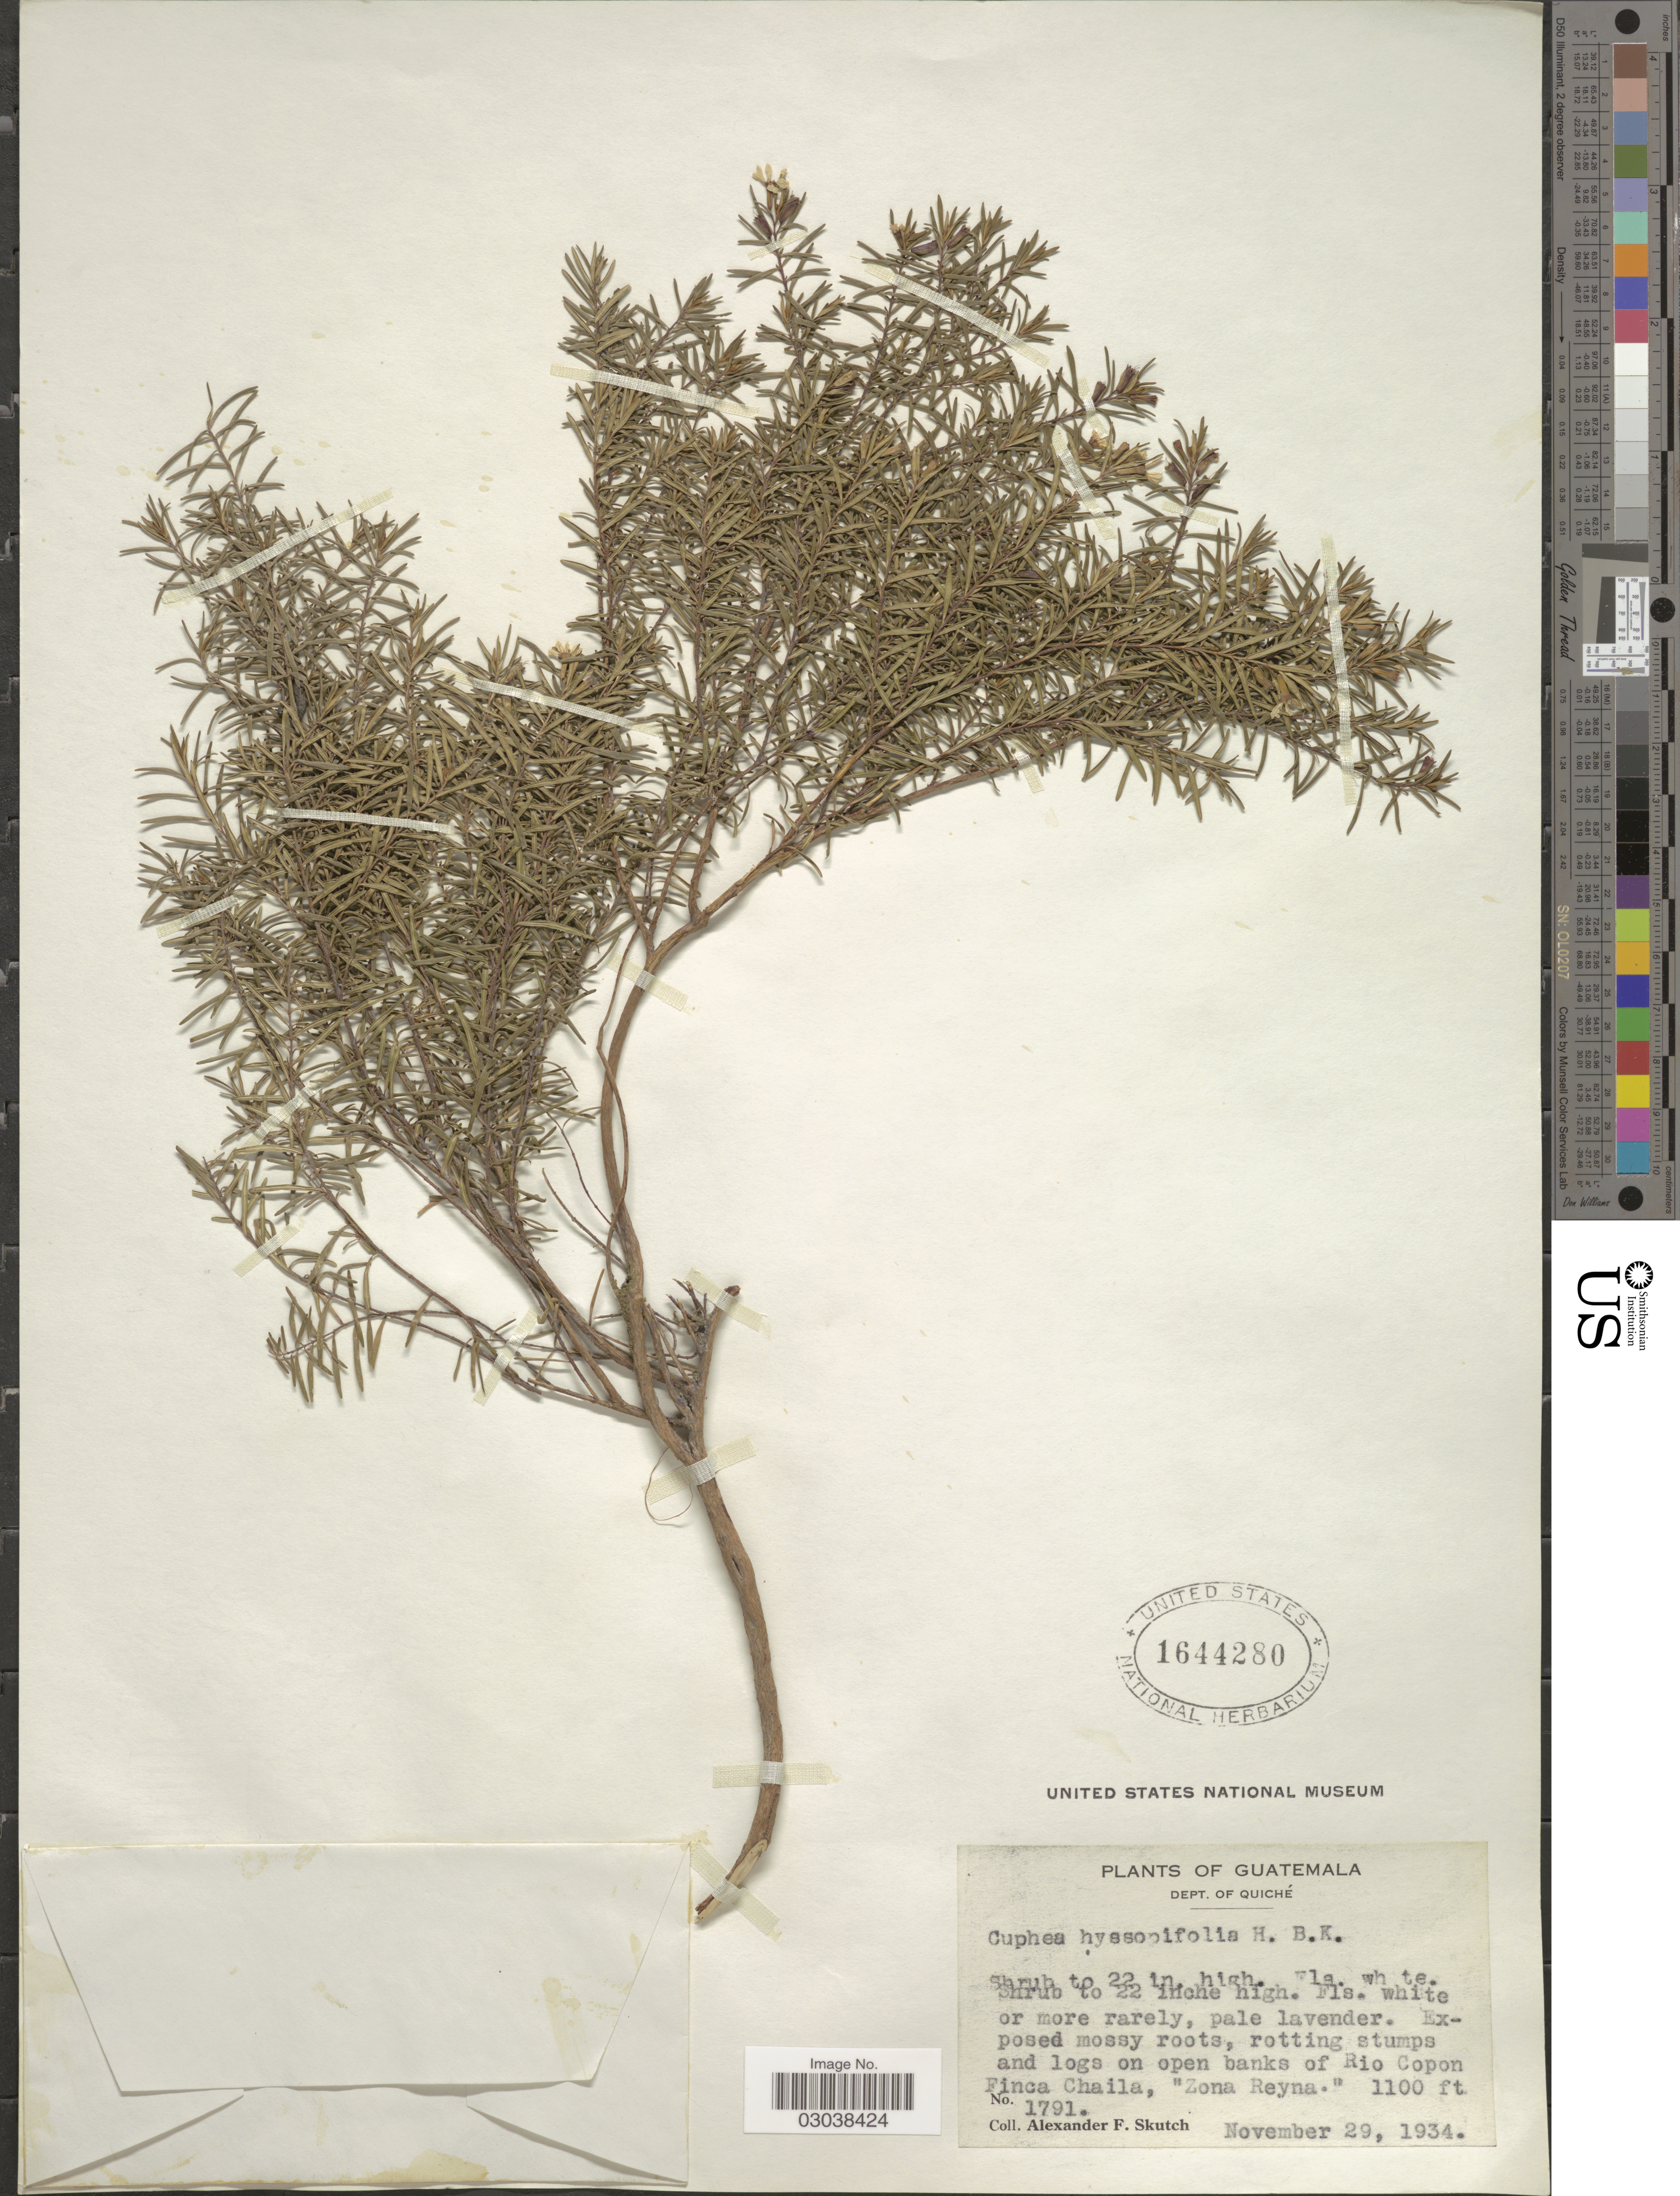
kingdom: Plantae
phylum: Tracheophyta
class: Magnoliopsida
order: Myrtales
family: Lythraceae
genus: Cuphea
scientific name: Cuphea hyssopifolia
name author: Kunth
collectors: A. F. Skutch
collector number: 1791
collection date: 1934-11-29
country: Guatemala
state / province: El Quiché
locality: Dept. of Quiché. Open banks of Rio Copon. Finca Chaila, "Zona Reyna".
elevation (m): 335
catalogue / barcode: US 1644280